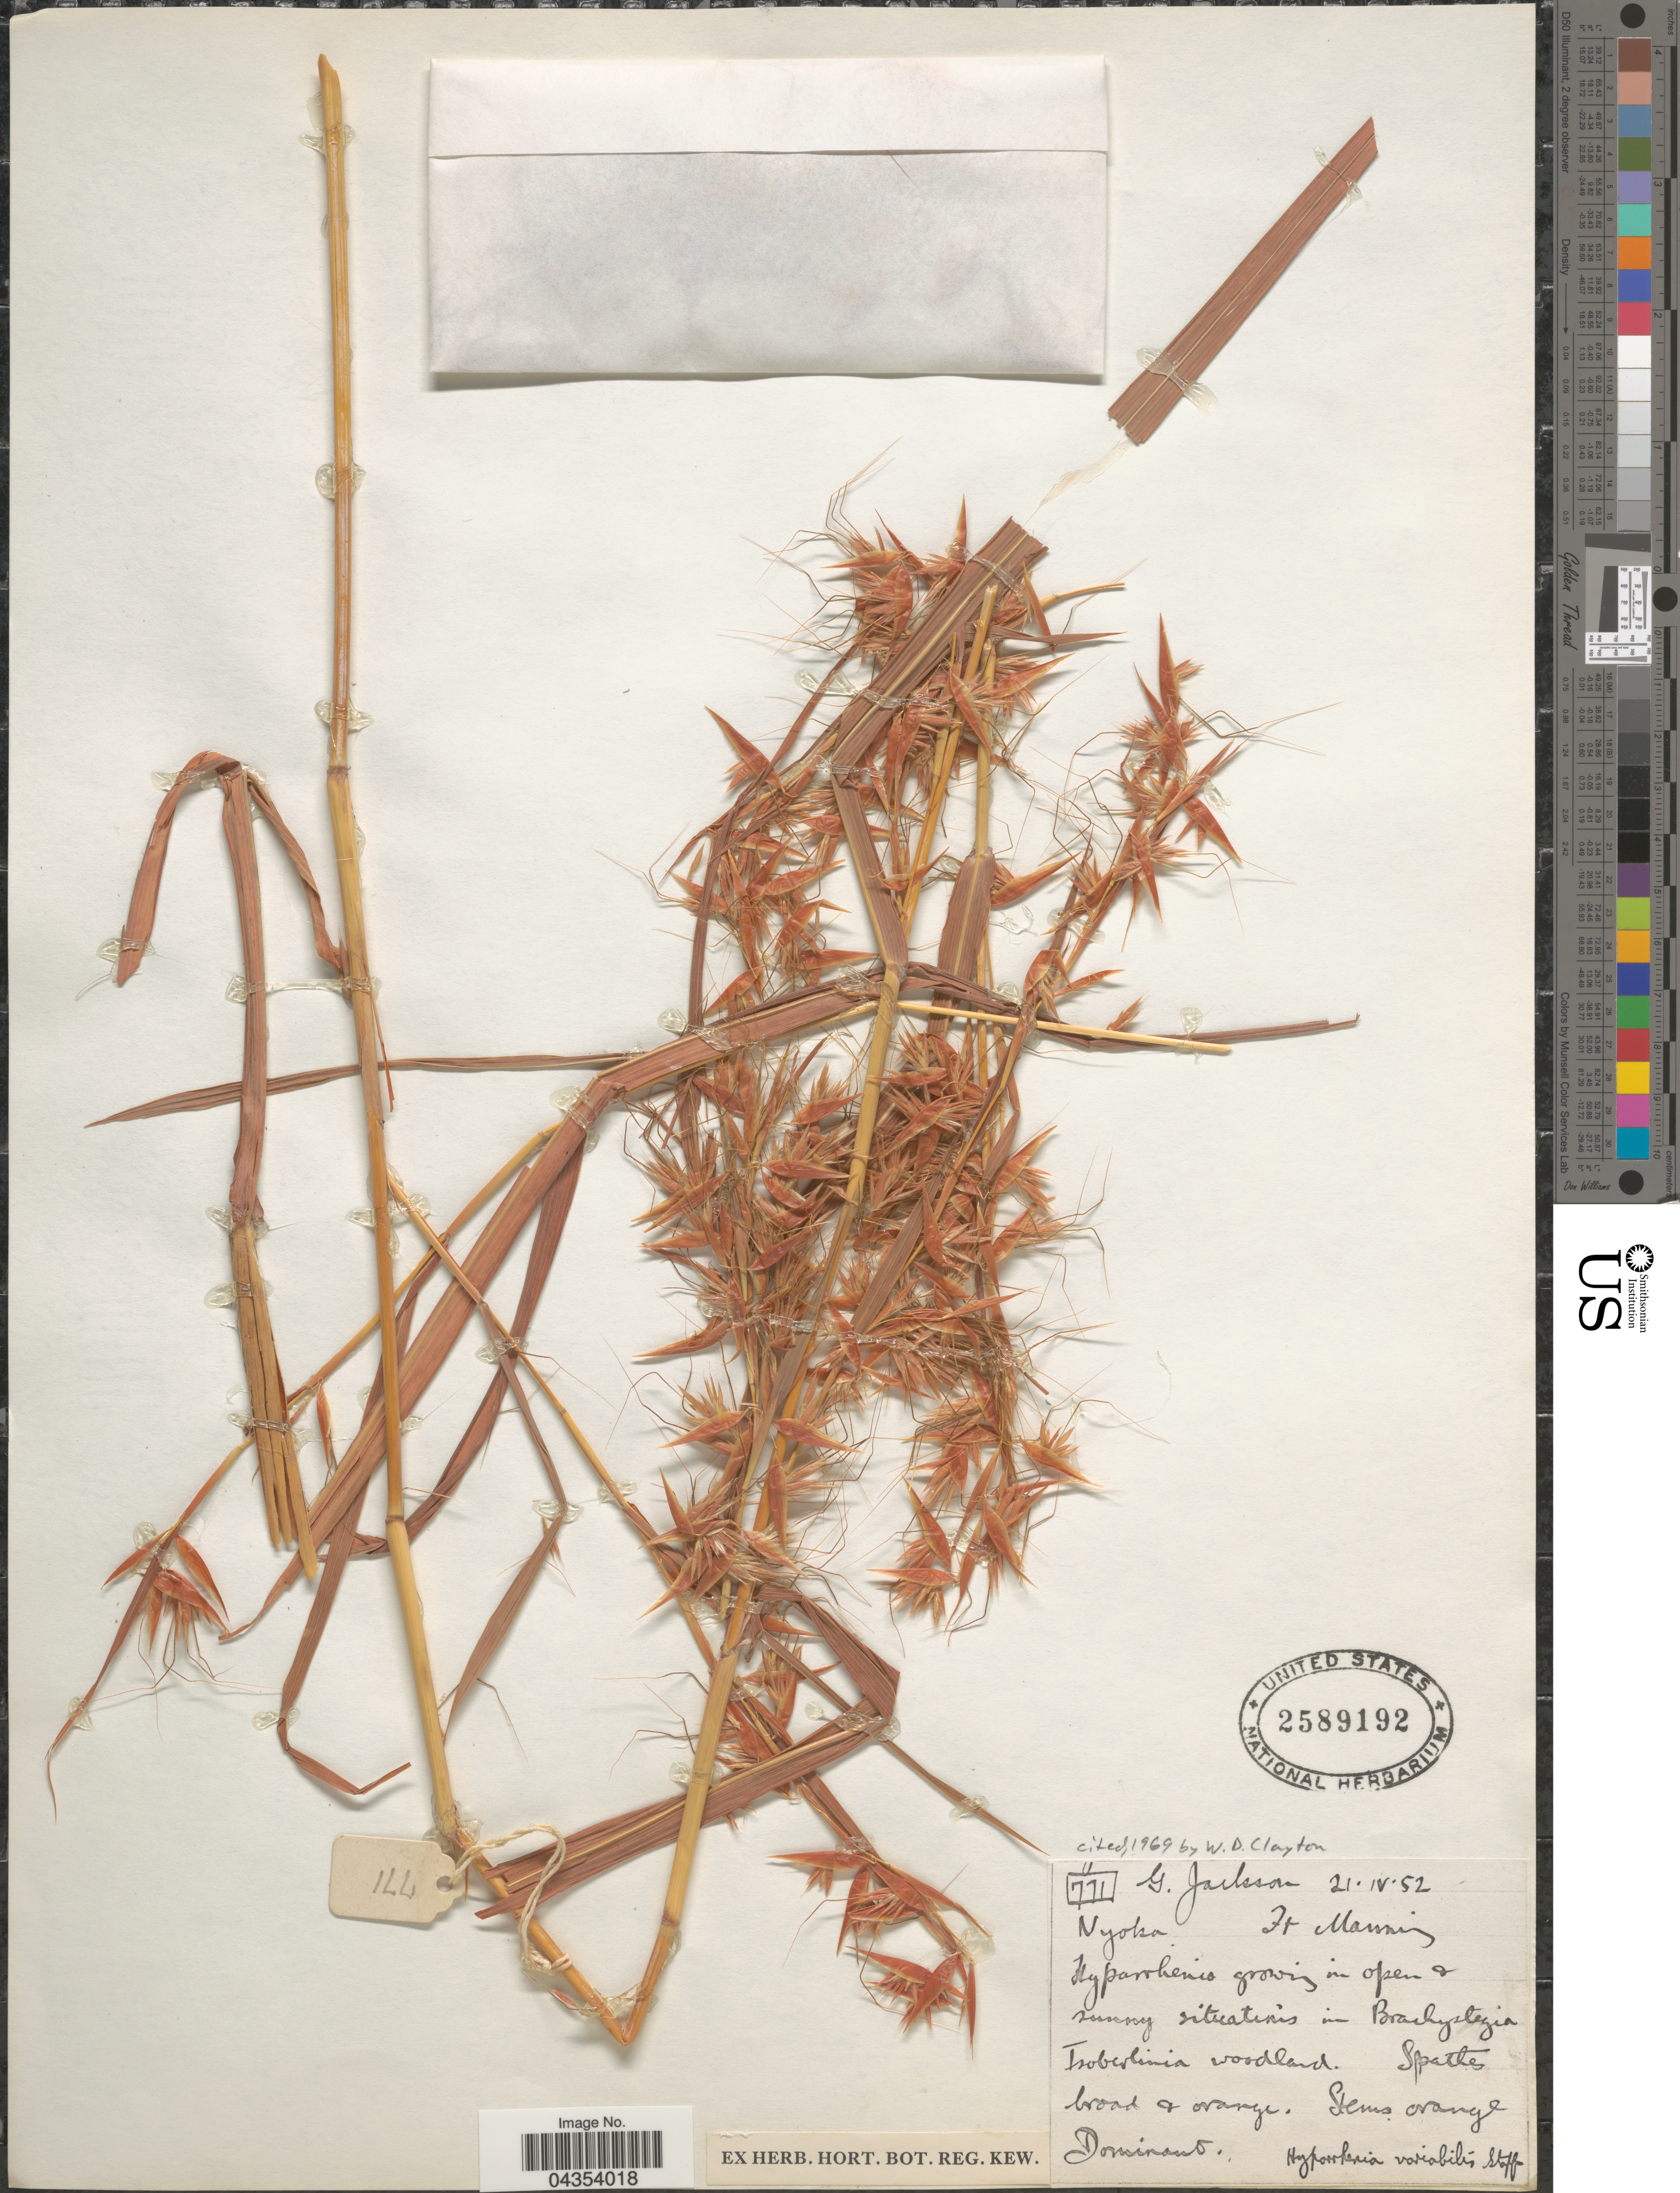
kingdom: Plantae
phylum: Tracheophyta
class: Liliopsida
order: Poales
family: Poaceae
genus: Hyparrhenia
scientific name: Hyparrhenia variabilis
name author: Stapf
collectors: G. Jackson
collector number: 771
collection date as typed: Transcribed d/m/y: 21/4/52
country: Malawi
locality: Nyoka. Ft Manning.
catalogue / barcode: US 2589192